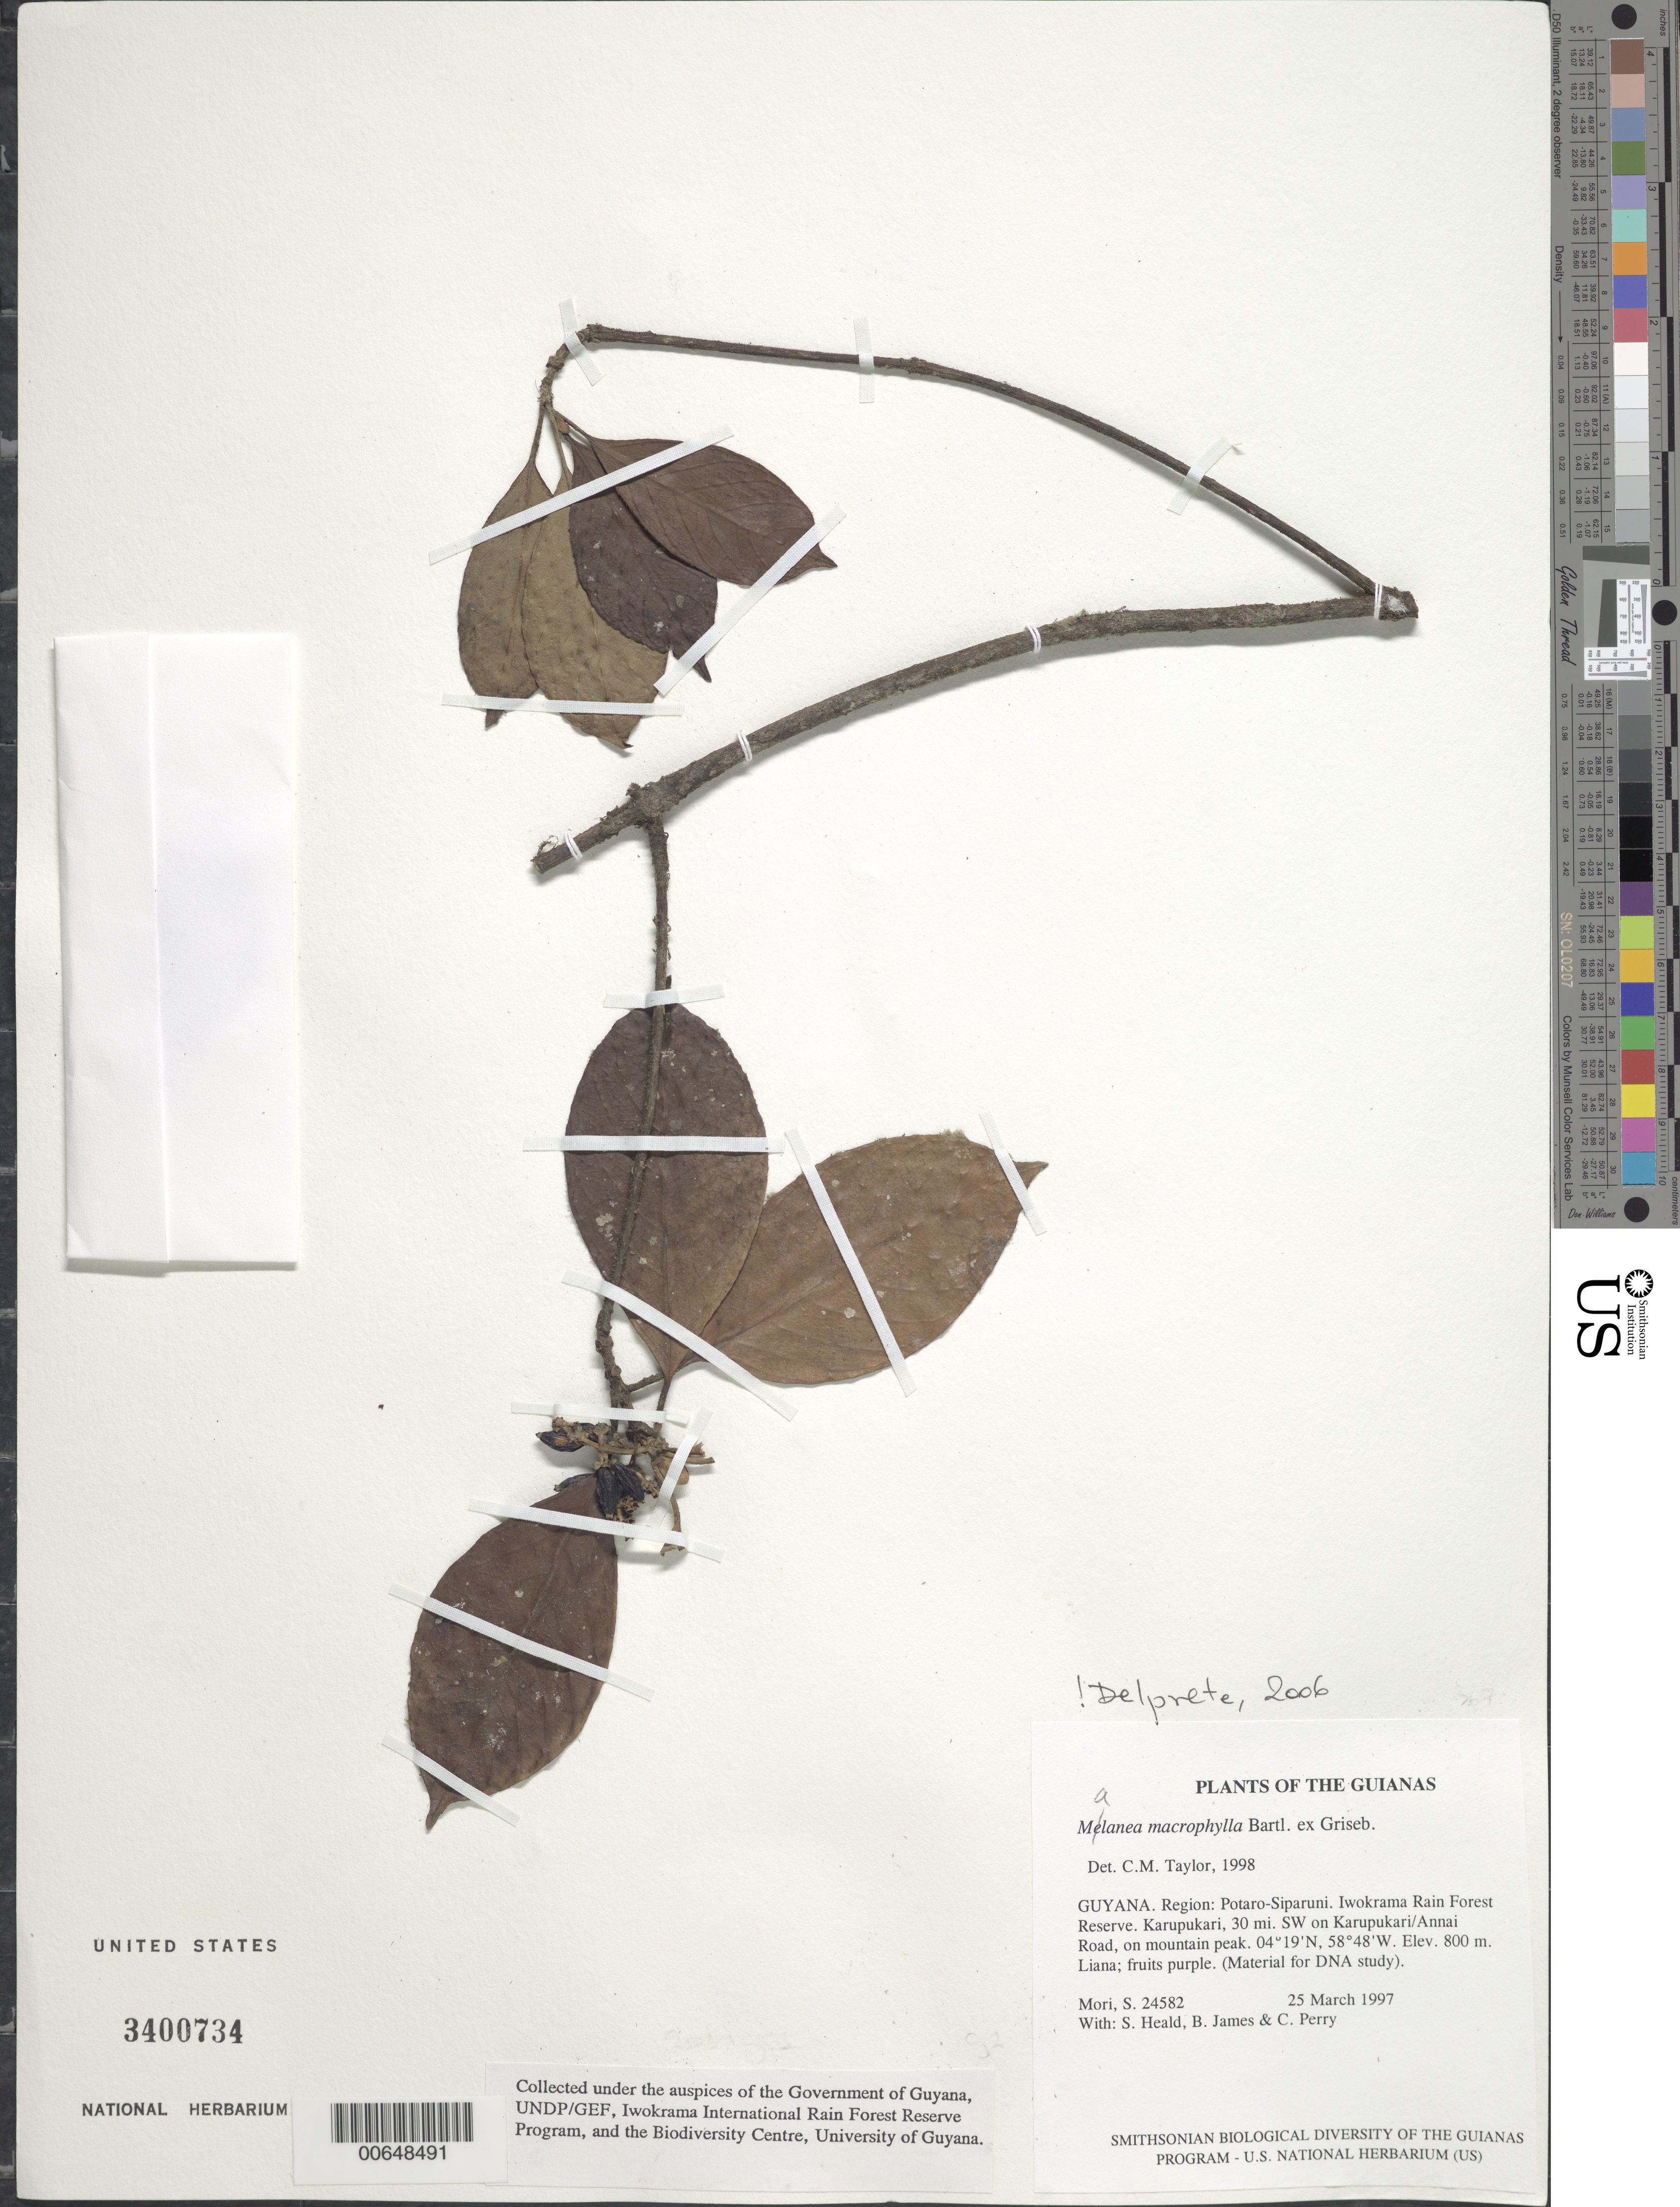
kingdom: Plantae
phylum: Tracheophyta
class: Magnoliopsida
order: Gentianales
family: Rubiaceae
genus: Malanea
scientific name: Malanea macrophylla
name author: Bartl. ex Griseb.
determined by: Delprete, P. G., Herb. de Guyane Cay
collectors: S. Mori, S. Heald, B. James & C. Perry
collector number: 24582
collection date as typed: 25 March 1997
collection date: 1997-03-25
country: Guyana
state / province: Potaro-Siparuni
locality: Iwokrama Rain Forest Reserve. Karupukari, 30 mi. SW on Karupukari/Annai Road, on mountain peak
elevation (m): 800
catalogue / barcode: US 3400734